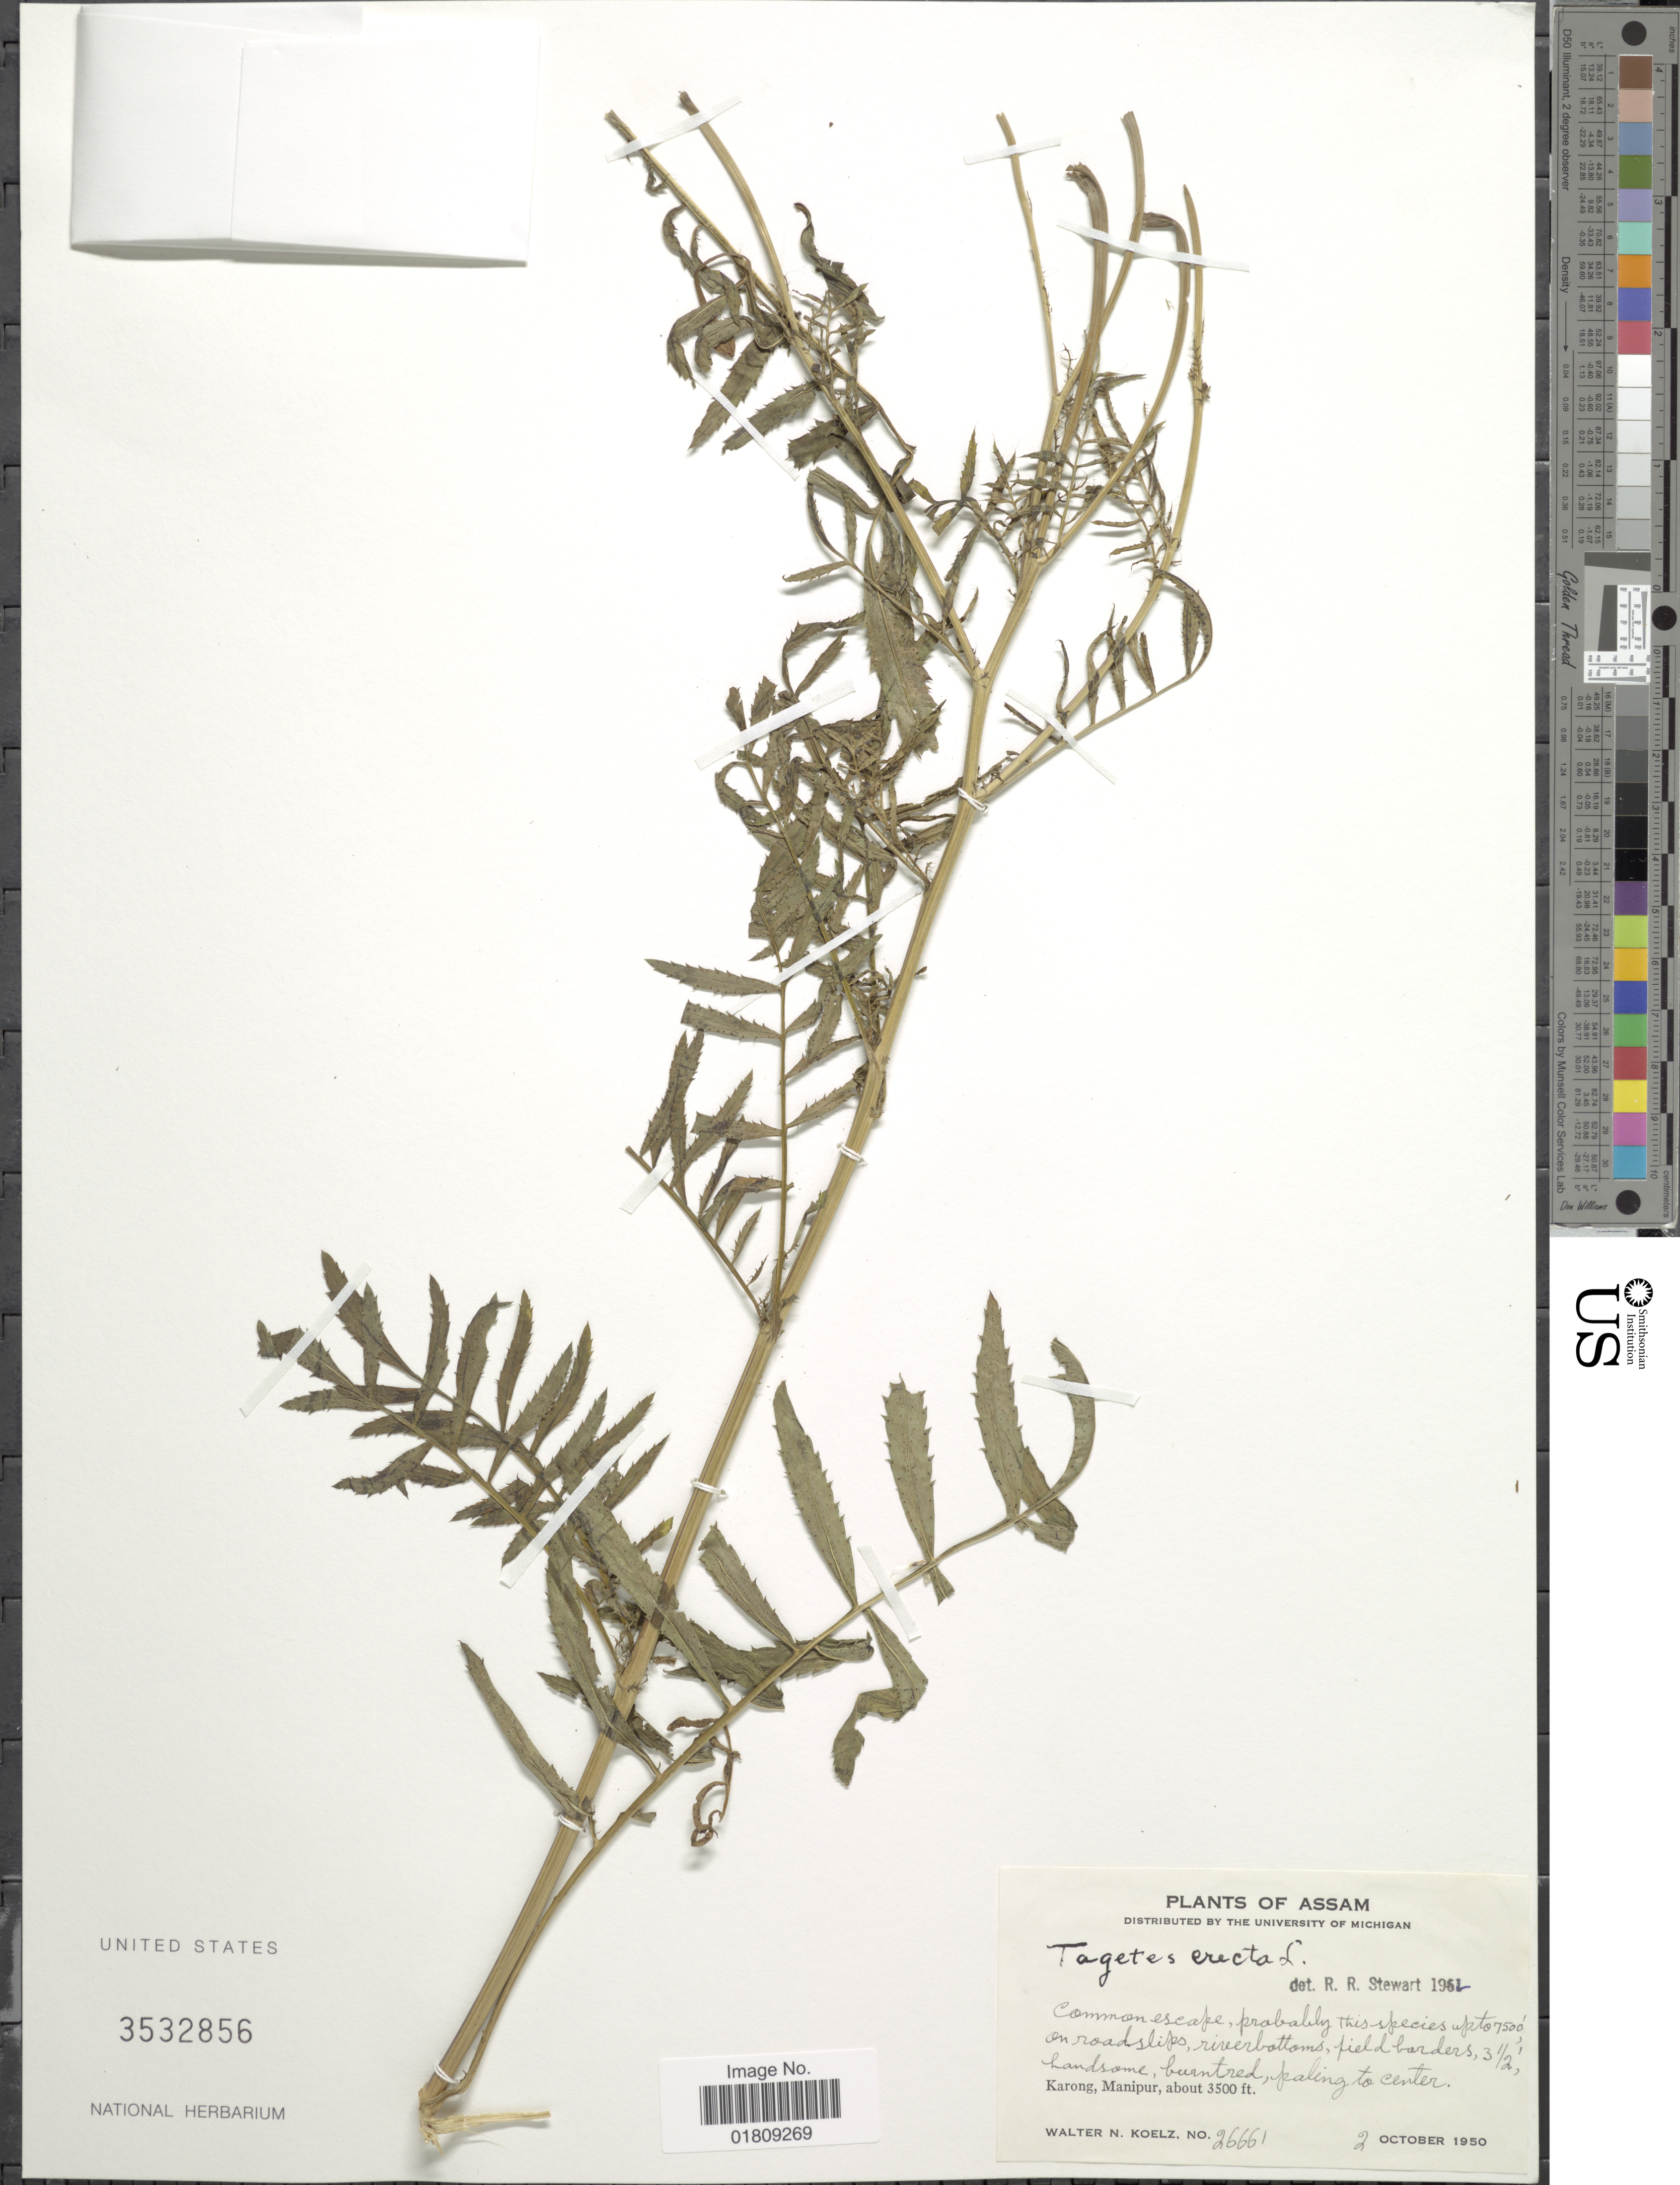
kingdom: Plantae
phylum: Tracheophyta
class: Magnoliopsida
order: Asterales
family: Asteraceae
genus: Tagetes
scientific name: Tagetes erecta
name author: L.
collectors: W. N. Koelz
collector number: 26661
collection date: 1950-10-02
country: India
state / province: Assam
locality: Karong, Maipur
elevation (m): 1067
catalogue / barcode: US 3532856